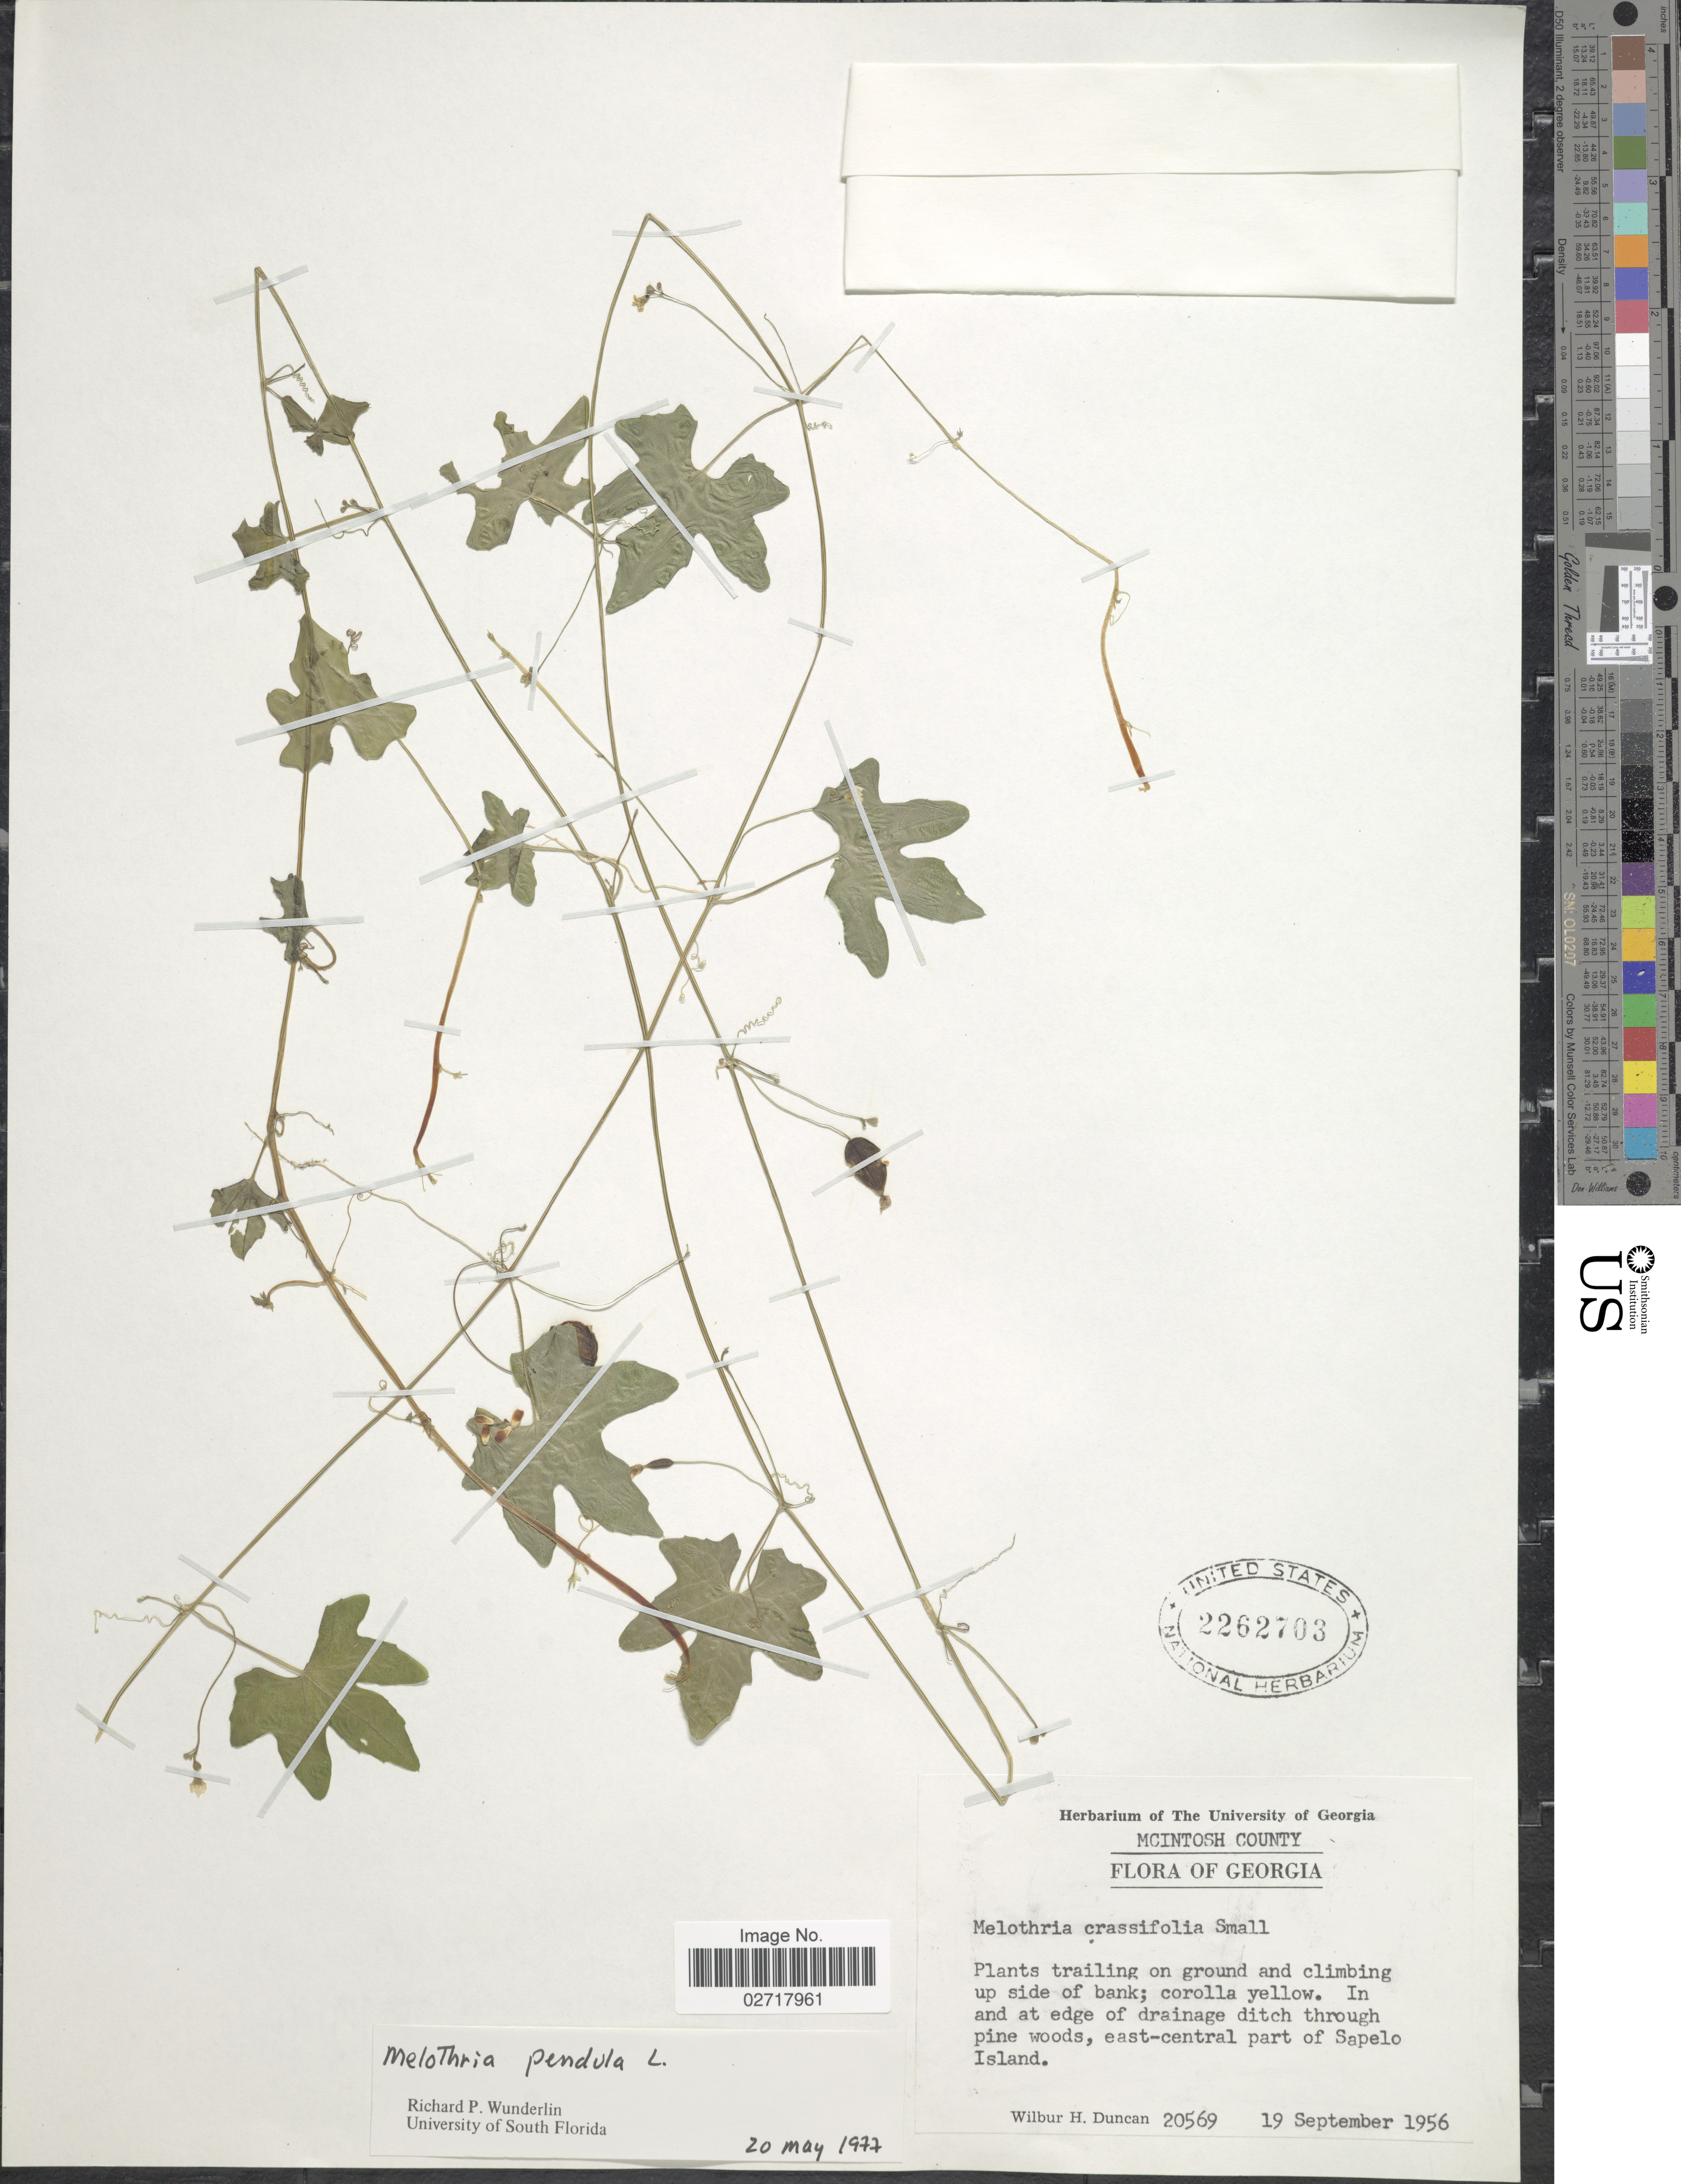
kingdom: Plantae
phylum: Tracheophyta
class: Magnoliopsida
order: Cucurbitales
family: Cucurbitaceae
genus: Melothria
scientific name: Melothria pendula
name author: L.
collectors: W. H. Duncan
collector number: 20569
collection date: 1956-09-19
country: United States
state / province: Georgia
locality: McIntosh County. east-central part of Sapelo Island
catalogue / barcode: US 2262703